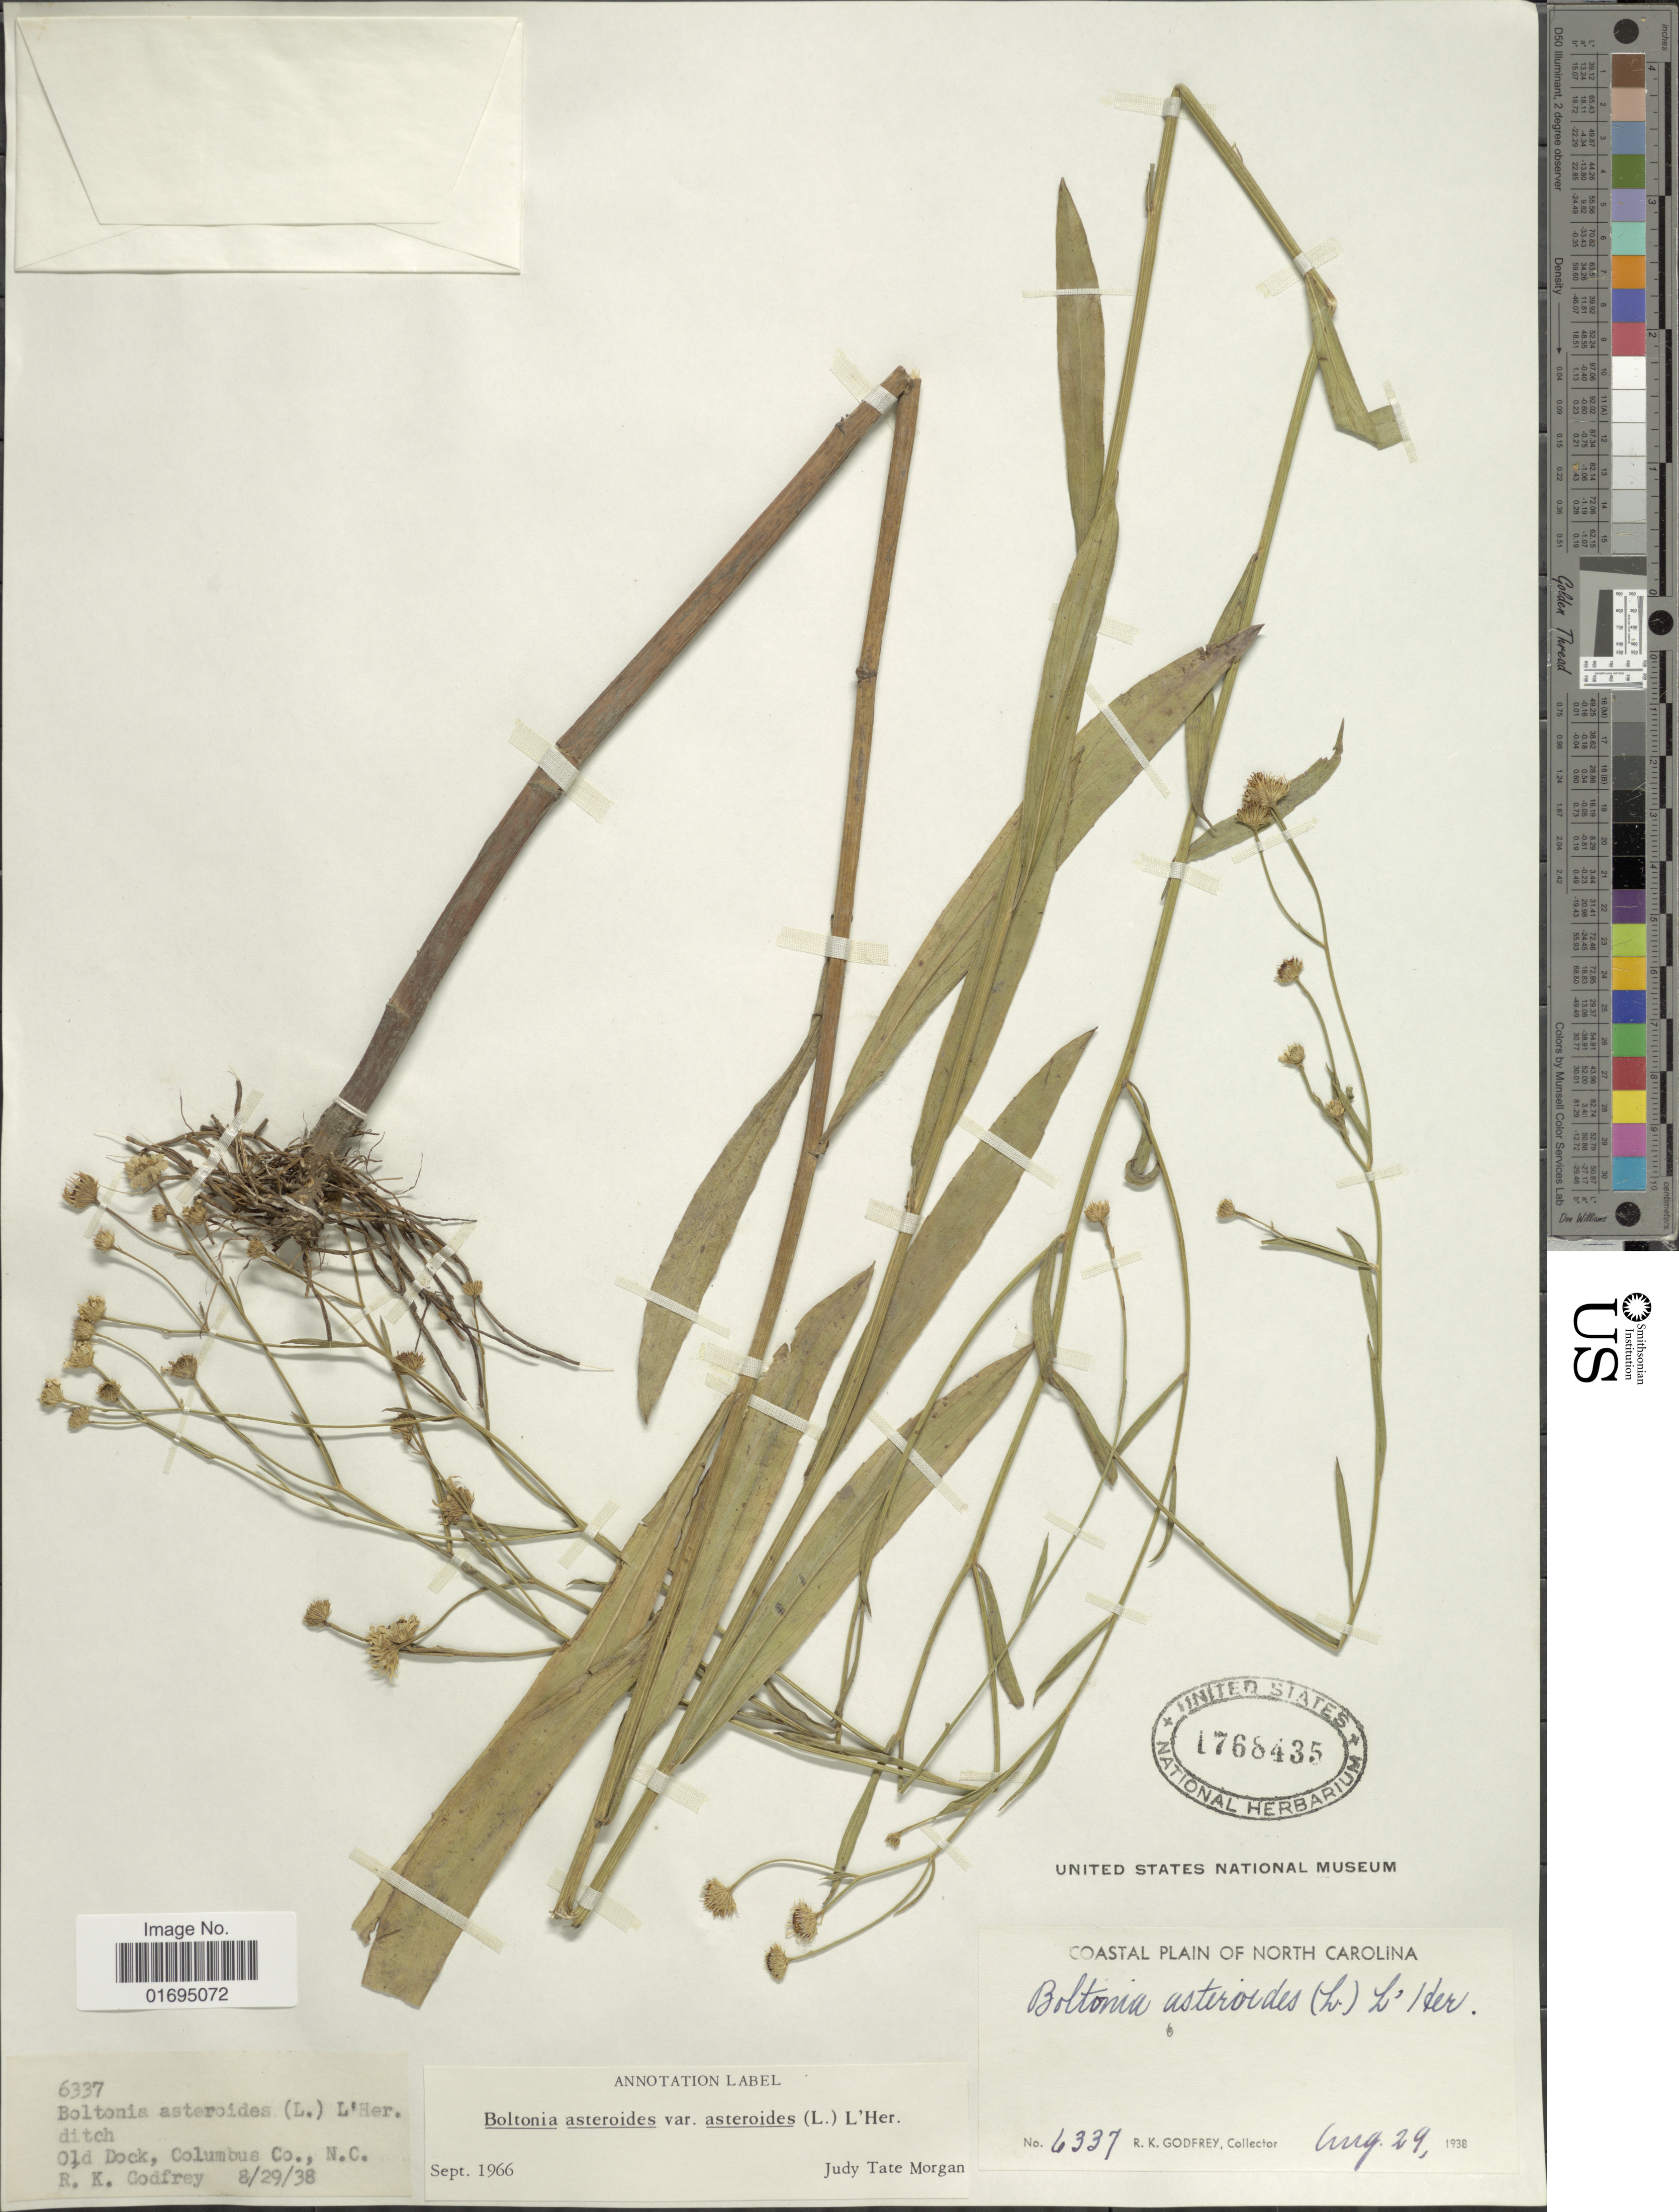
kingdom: Plantae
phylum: Tracheophyta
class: Magnoliopsida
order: Asterales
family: Asteraceae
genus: Boltonia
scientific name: Boltonia asteroides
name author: (L.) L'Hér.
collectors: R. K. Godfrey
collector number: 6337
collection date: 1938-08-29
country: United States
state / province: North Carolina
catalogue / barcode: US 1768435